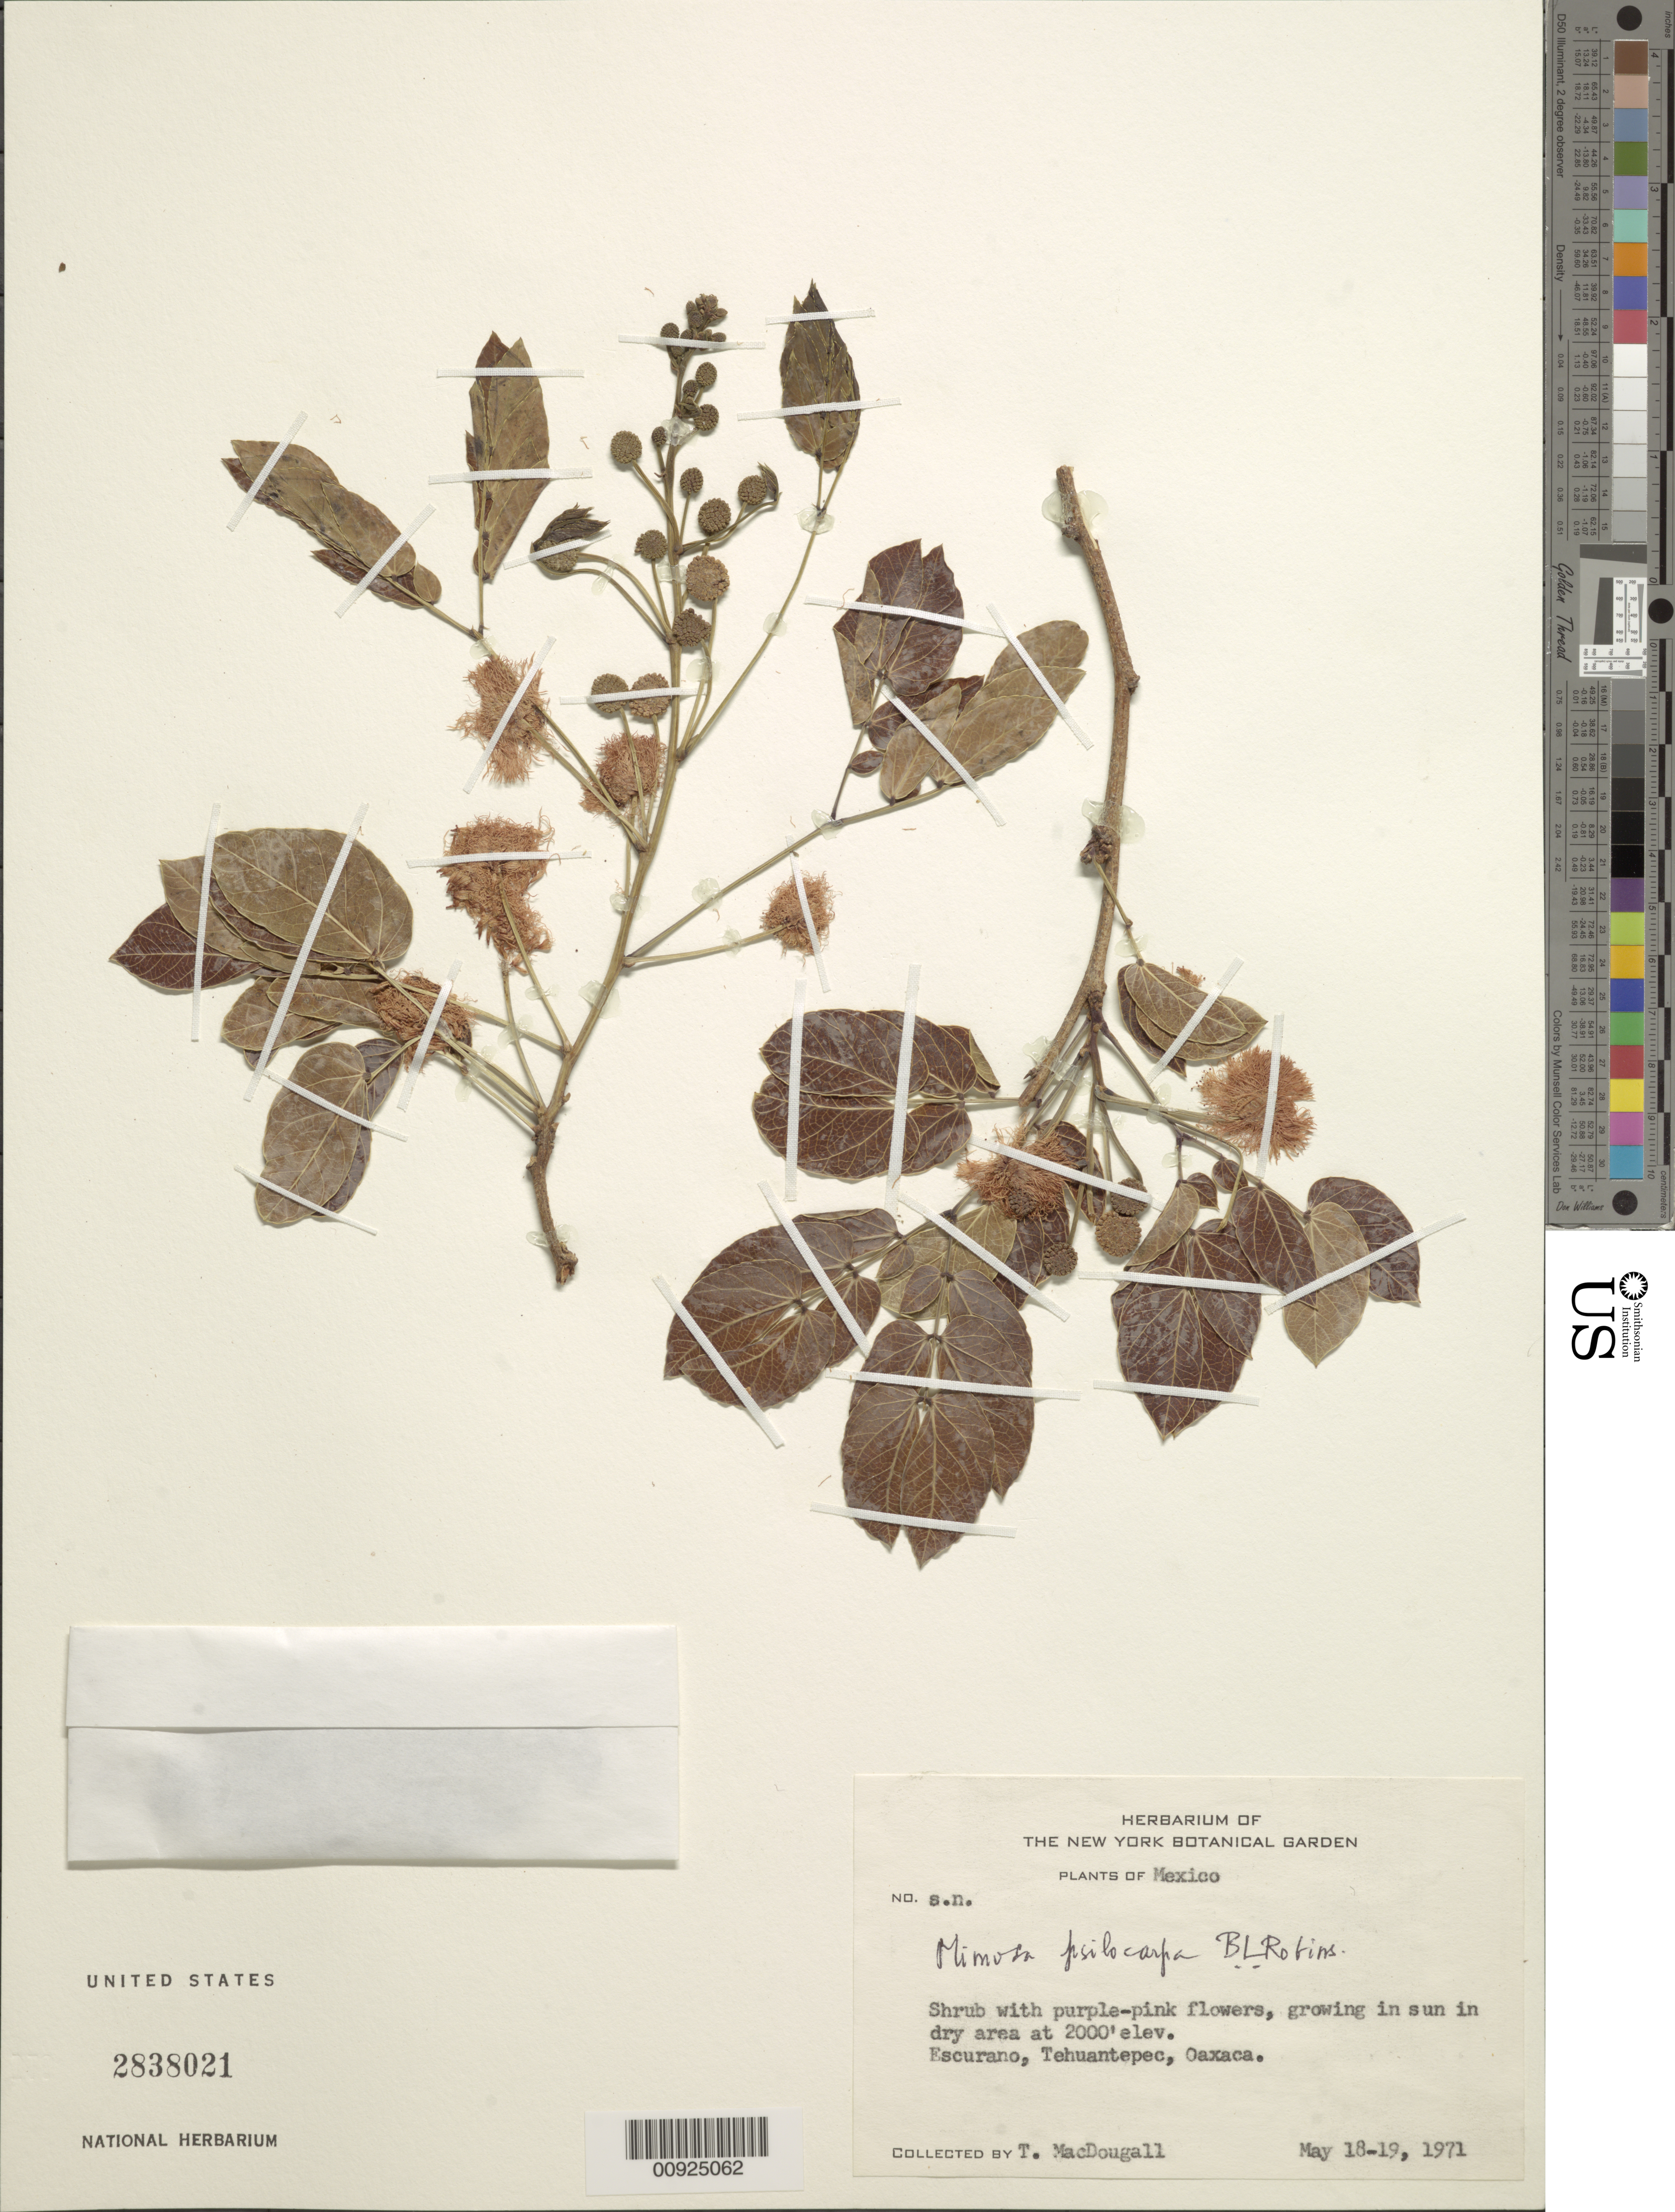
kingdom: Plantae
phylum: Tracheophyta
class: Magnoliopsida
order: Fabales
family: Fabaceae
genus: Mimosa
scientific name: Mimosa psilocarpa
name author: B.L. Rob.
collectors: T. Macdougall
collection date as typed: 18 May 1971 to 19 May 1971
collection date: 1971-05-18/1971-05-19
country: Mexico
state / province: Oaxaca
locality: Escurano, Tehuantepec, Oaxaca.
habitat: Growing in the sun in dry area.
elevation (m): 610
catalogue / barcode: US 2838021